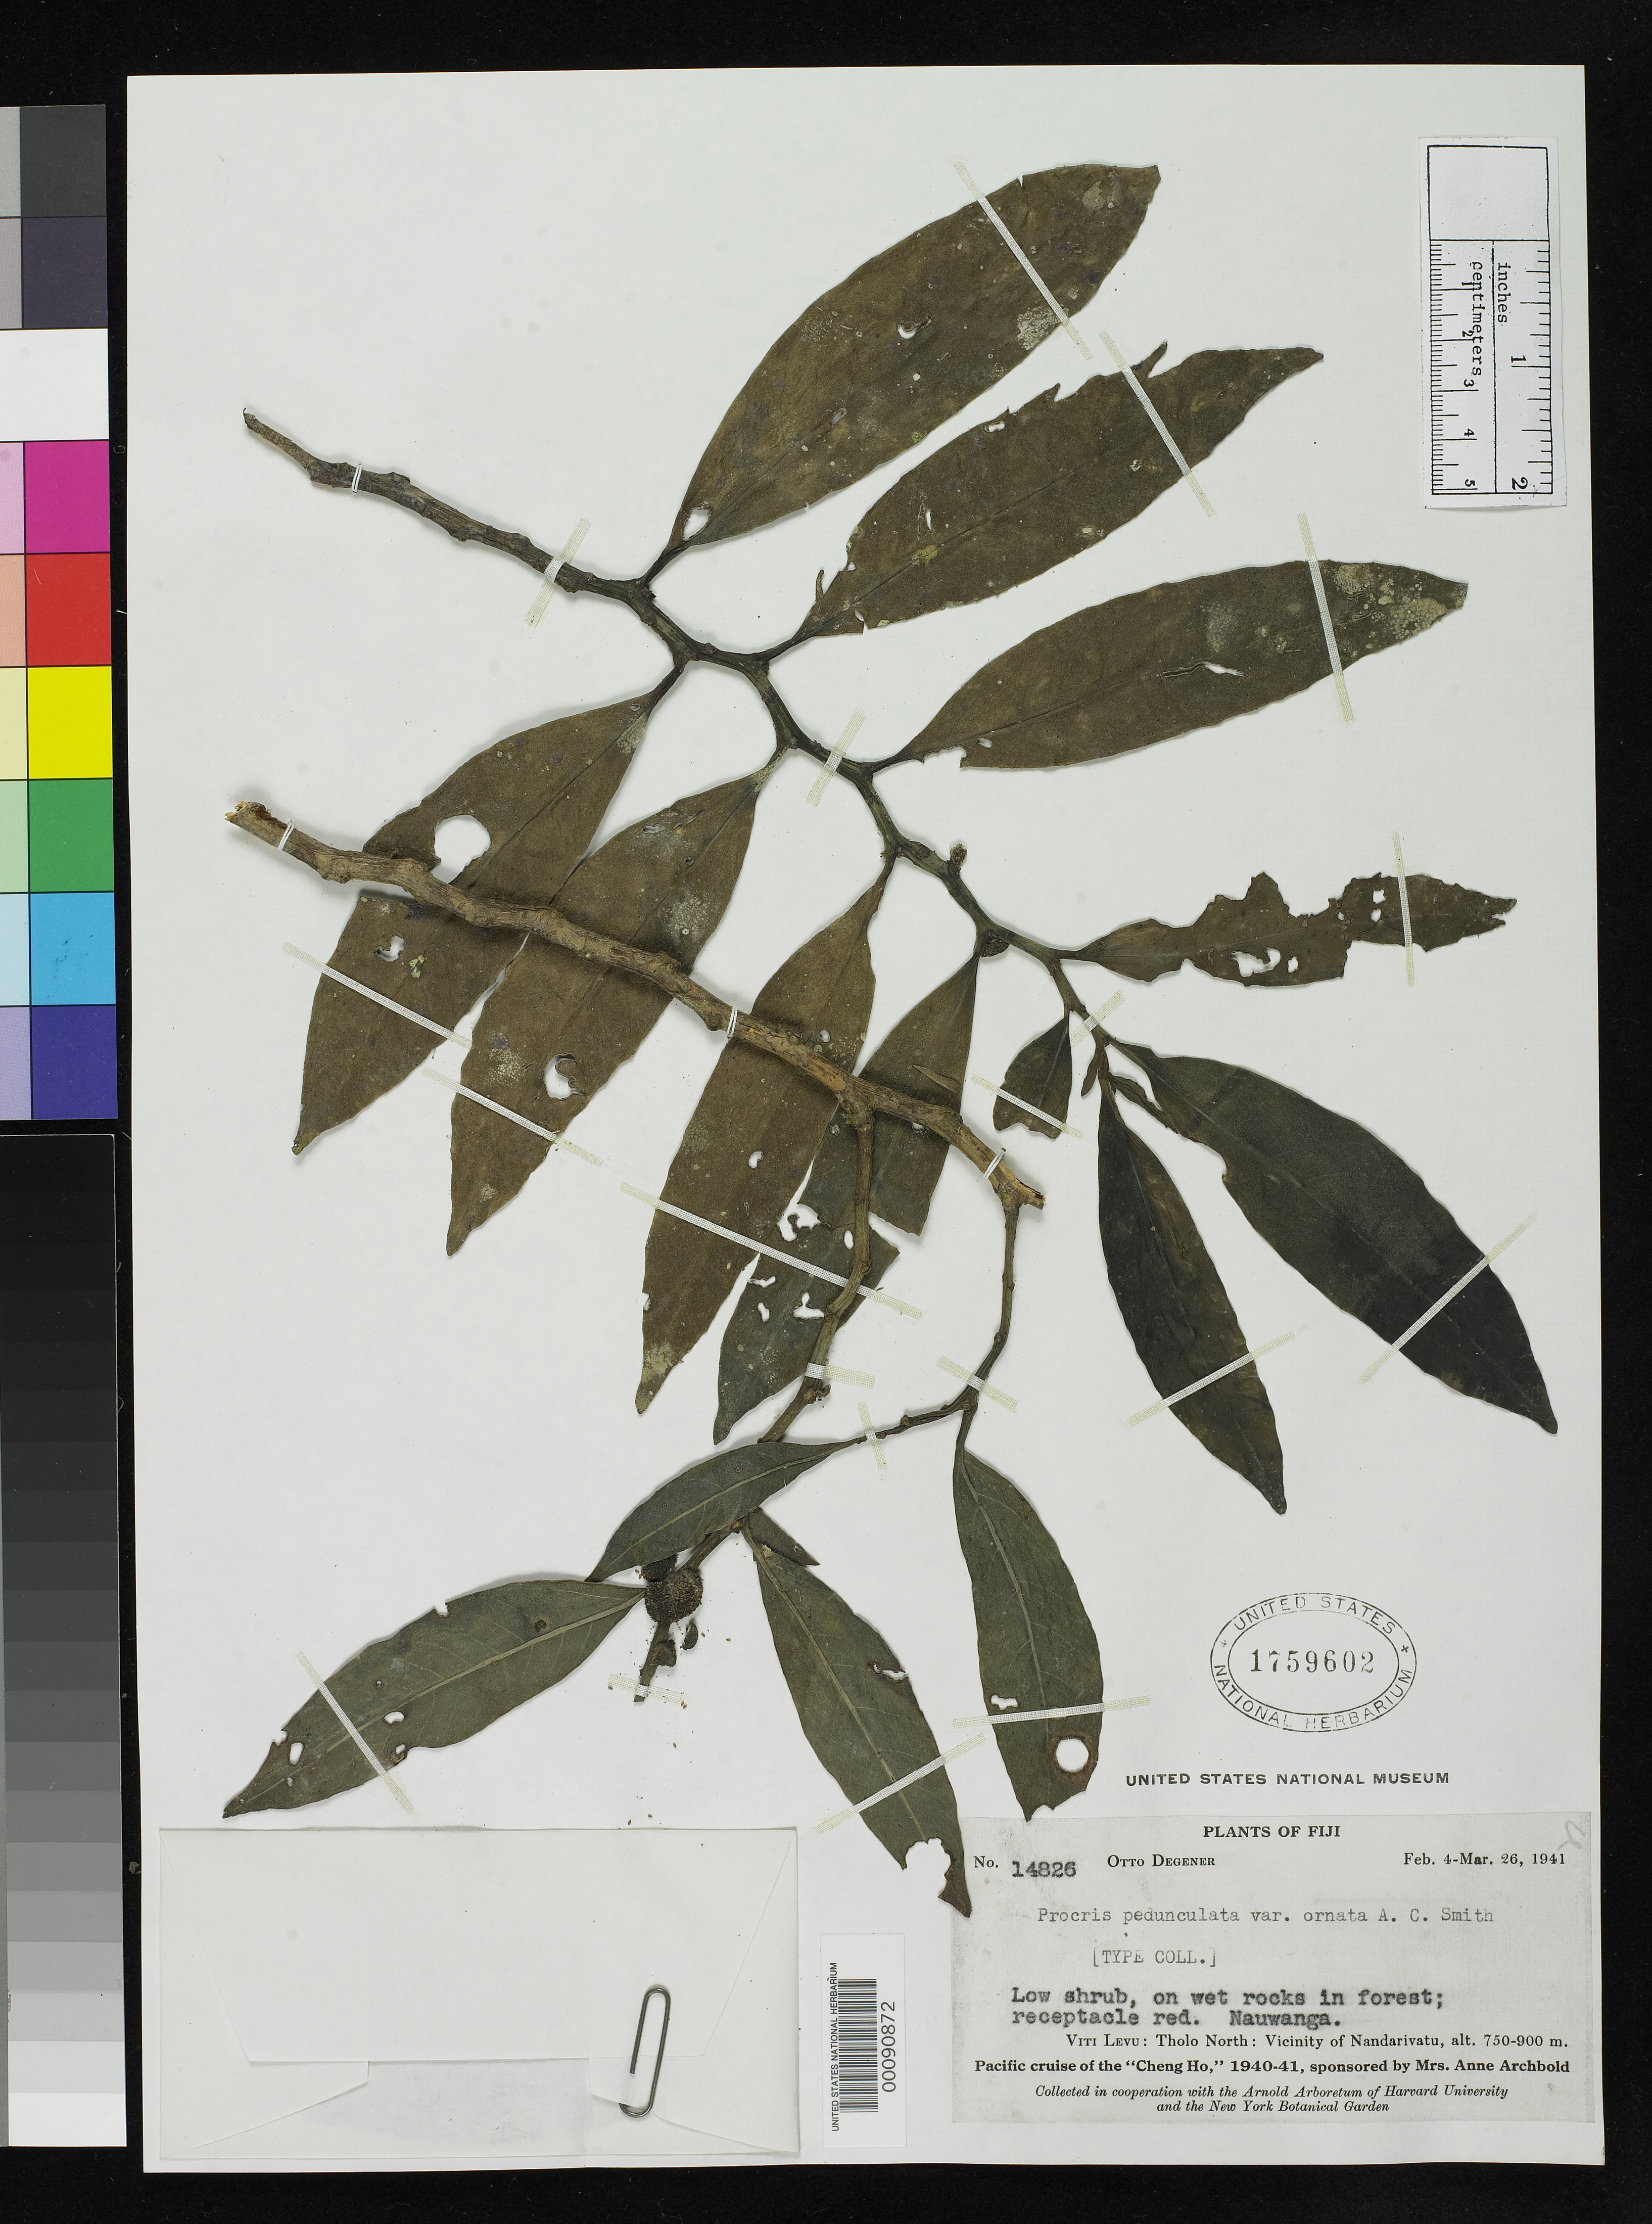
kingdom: Plantae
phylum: Tracheophyta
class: Magnoliopsida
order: Rosales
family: Urticaceae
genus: Procris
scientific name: Procris pedunculata var. ornata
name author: A.C. Sm.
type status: Isotype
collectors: O. Degener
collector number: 14826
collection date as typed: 13 Mar 1941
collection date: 1941-03-13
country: Fiji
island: Viti Levu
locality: Tholo North. [Viti Levu Group]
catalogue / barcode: US 1759602